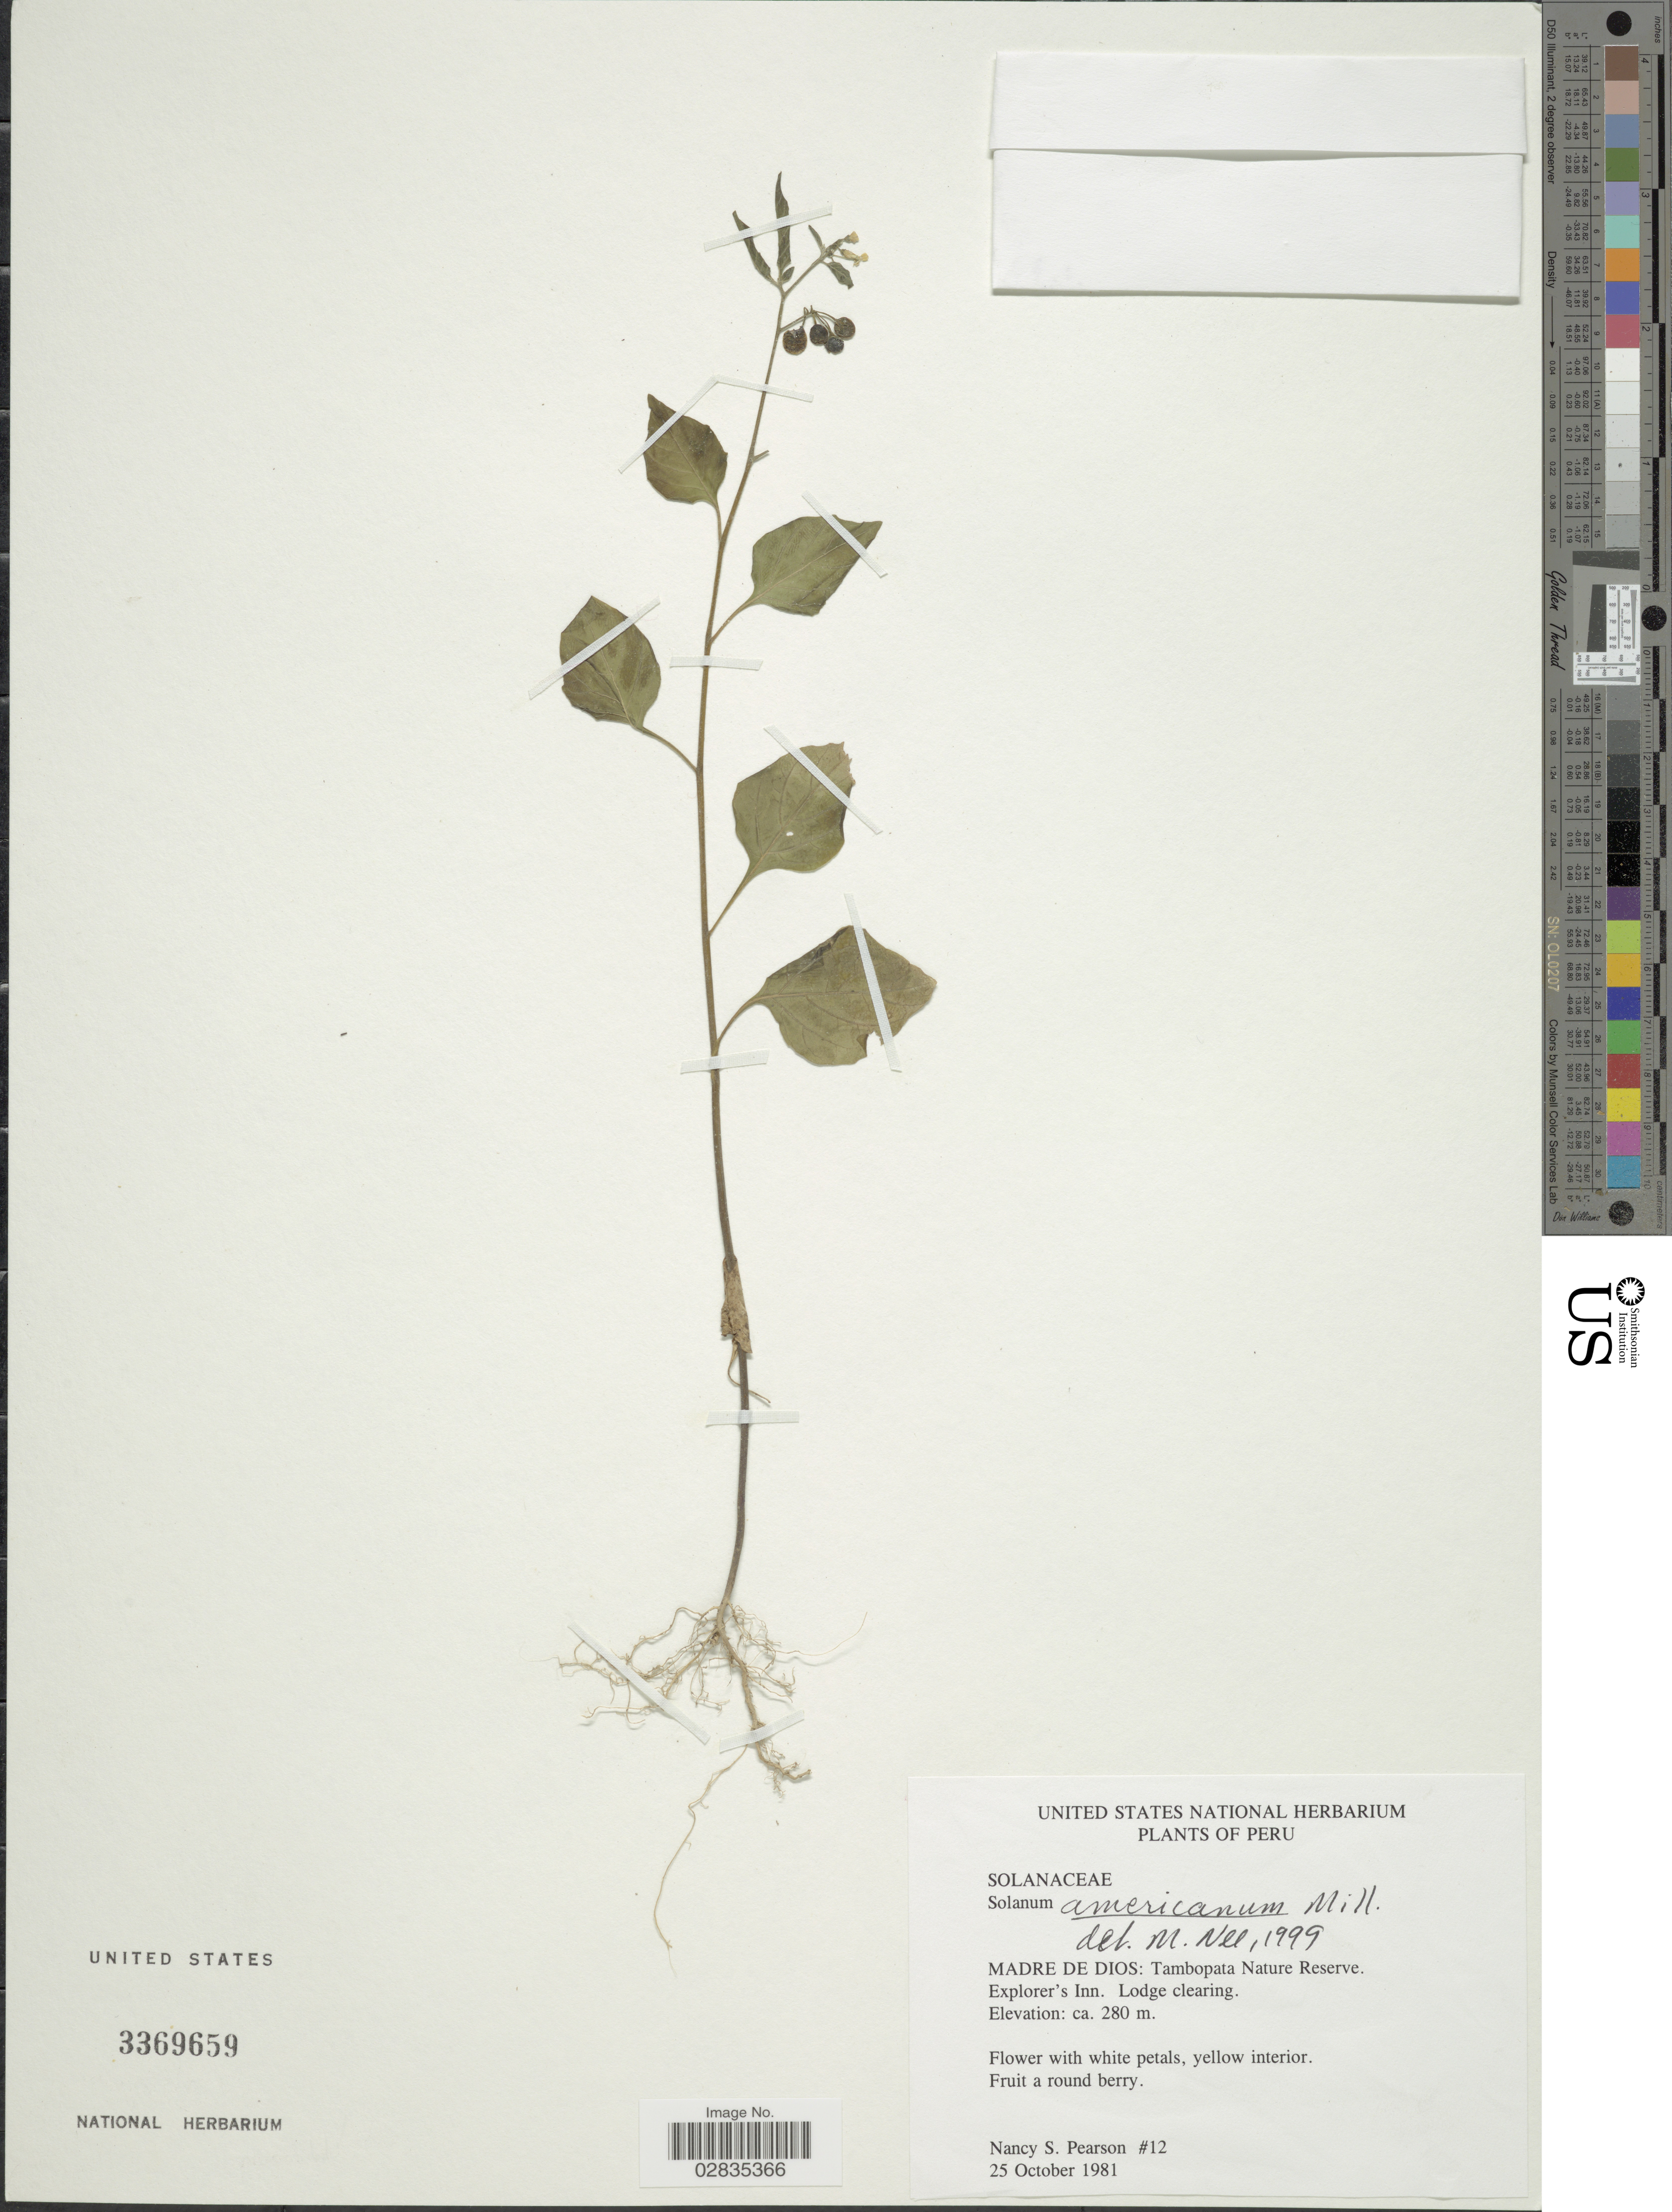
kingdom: Plantae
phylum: Tracheophyta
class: Magnoliopsida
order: Solanales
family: Solanaceae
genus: Solanum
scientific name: Solanum americanum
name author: Mill.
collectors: N. S. Pearson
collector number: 12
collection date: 1981-10-25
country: Peru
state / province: Madre de Dios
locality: Tambopata Nature Reserve. Explorer's Inn. Lodge clearing.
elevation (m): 280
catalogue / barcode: US 3369659